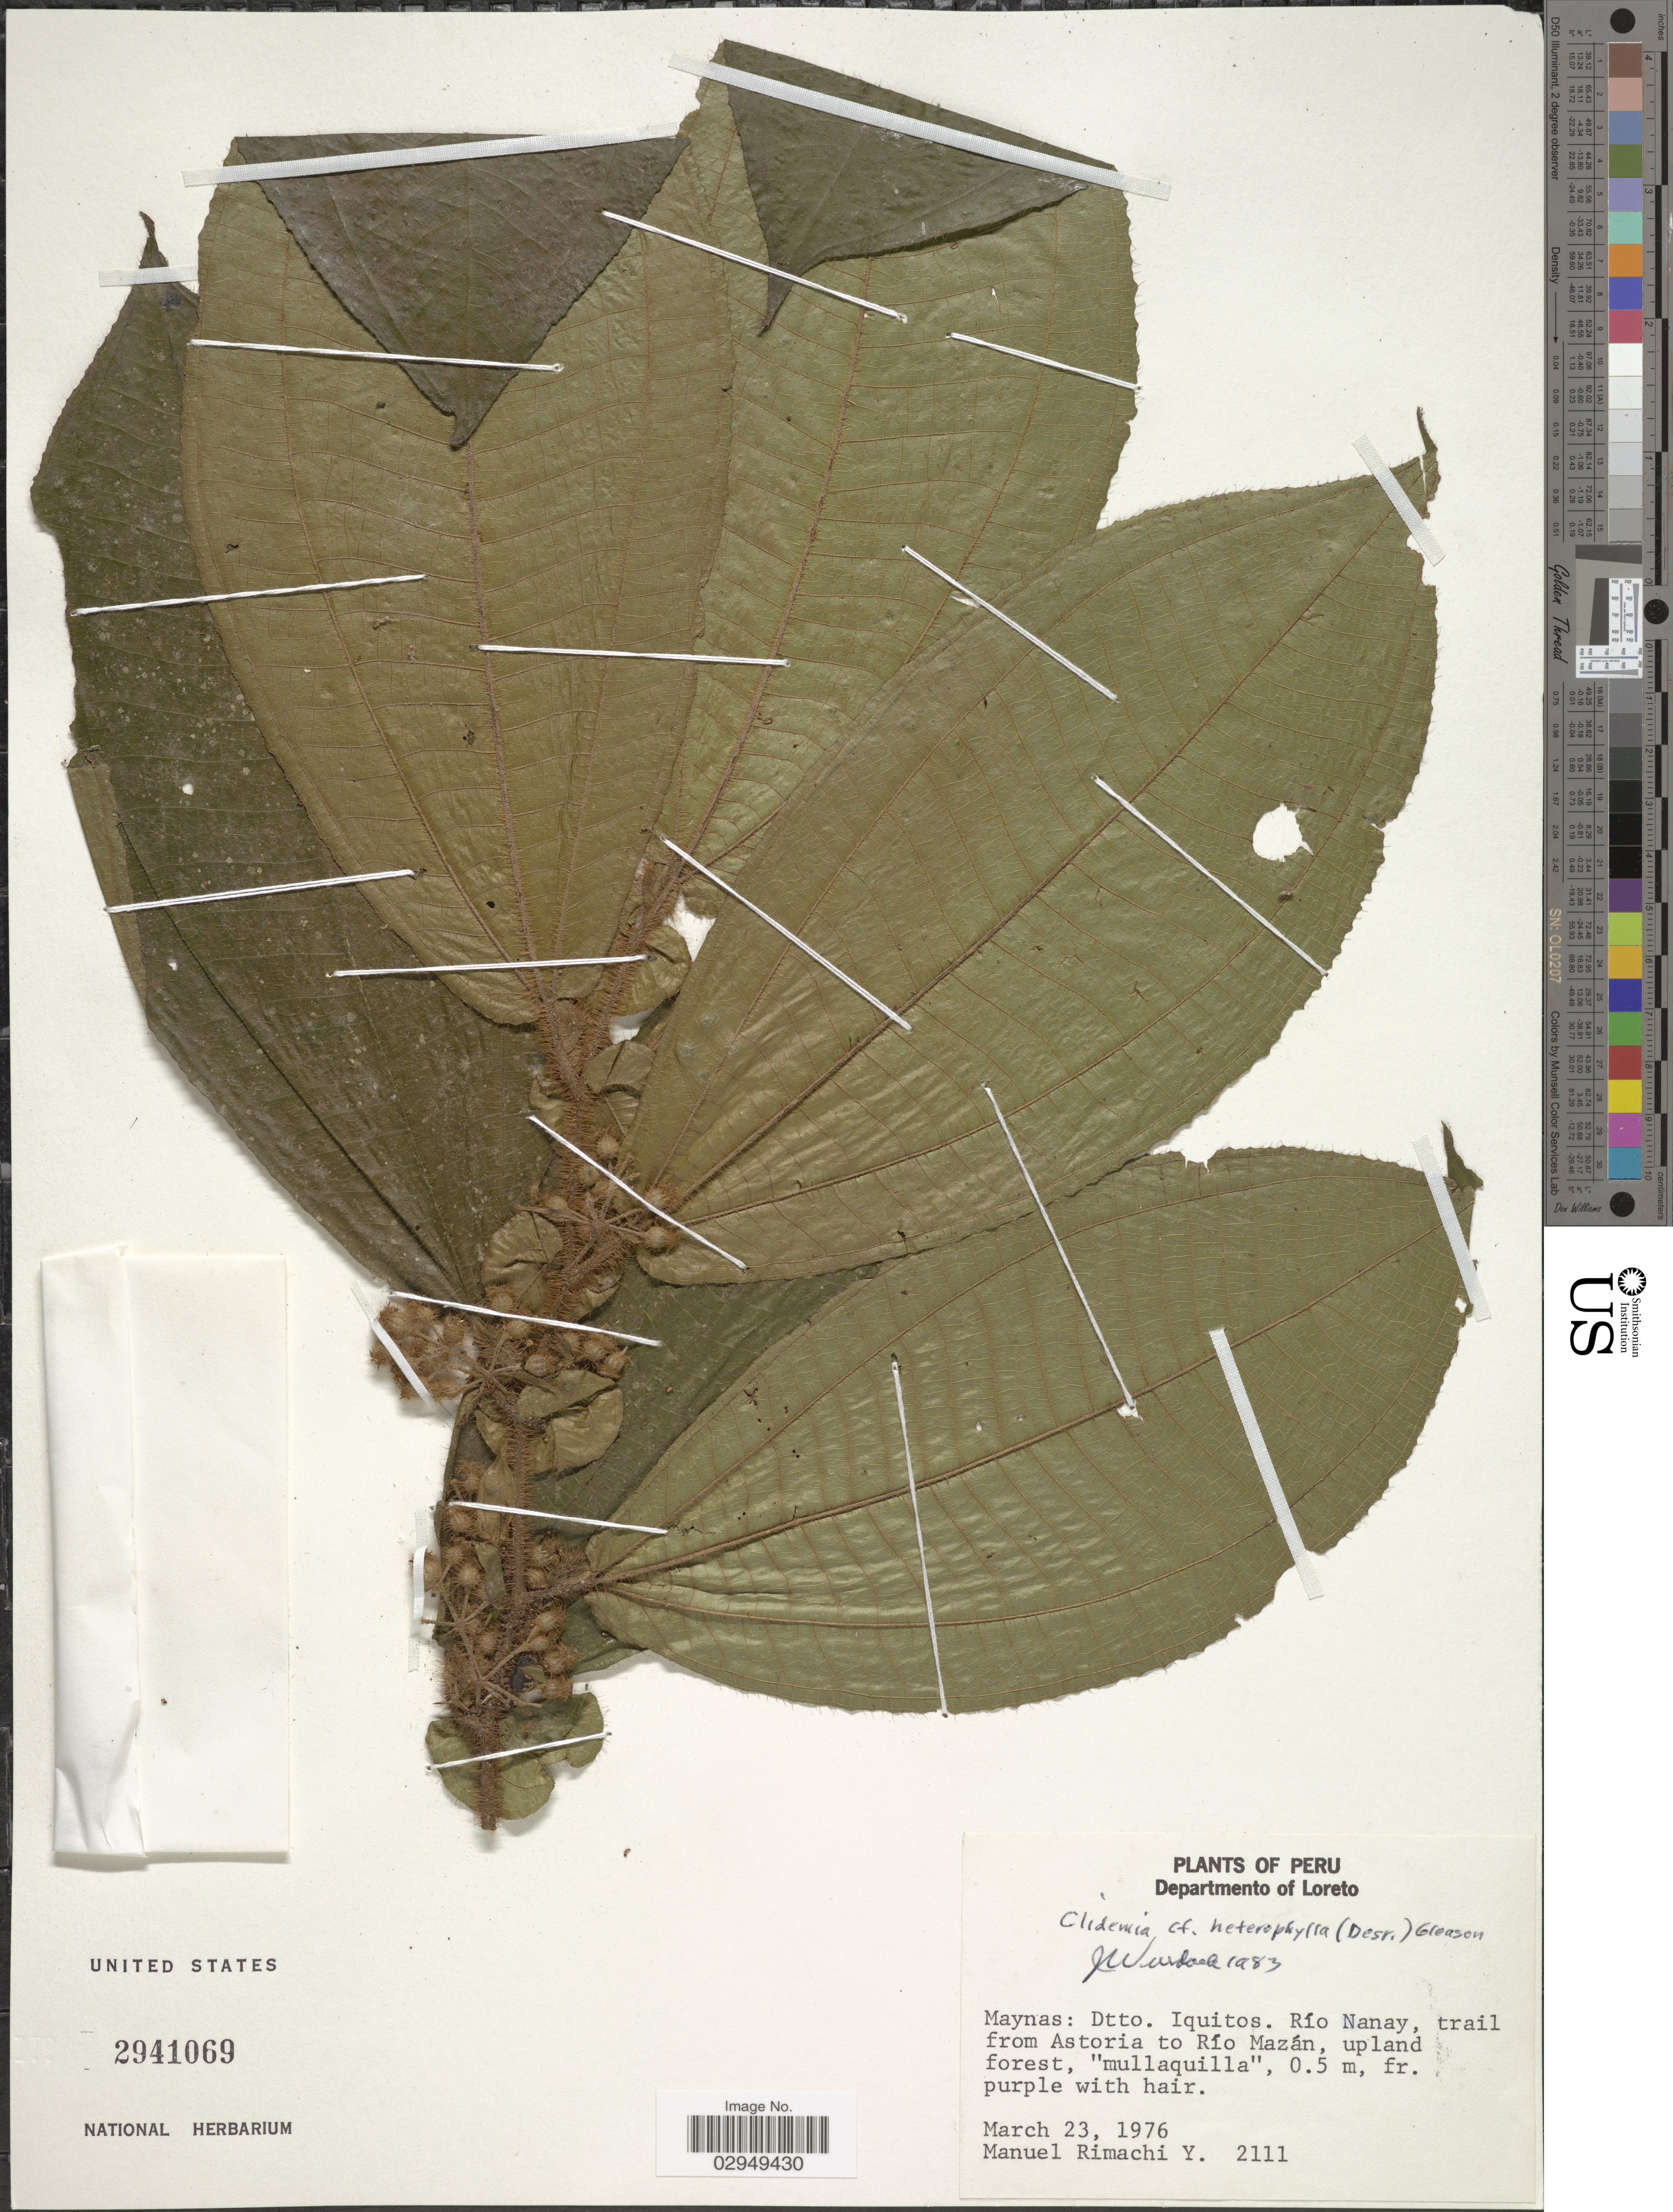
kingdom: Plantae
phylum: Tracheophyta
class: Magnoliopsida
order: Myrtales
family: Melastomataceae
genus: Clidemia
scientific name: Clidemia heterophylla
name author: Steud.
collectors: M. Rimachi Y.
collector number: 2111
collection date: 1976-03-23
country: Peru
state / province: Loreto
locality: Departmento of Loreto. Maynas: Dtto. Iquitos. Río Nanay, trail from Astoria to Río Mazán.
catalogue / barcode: US 2941069